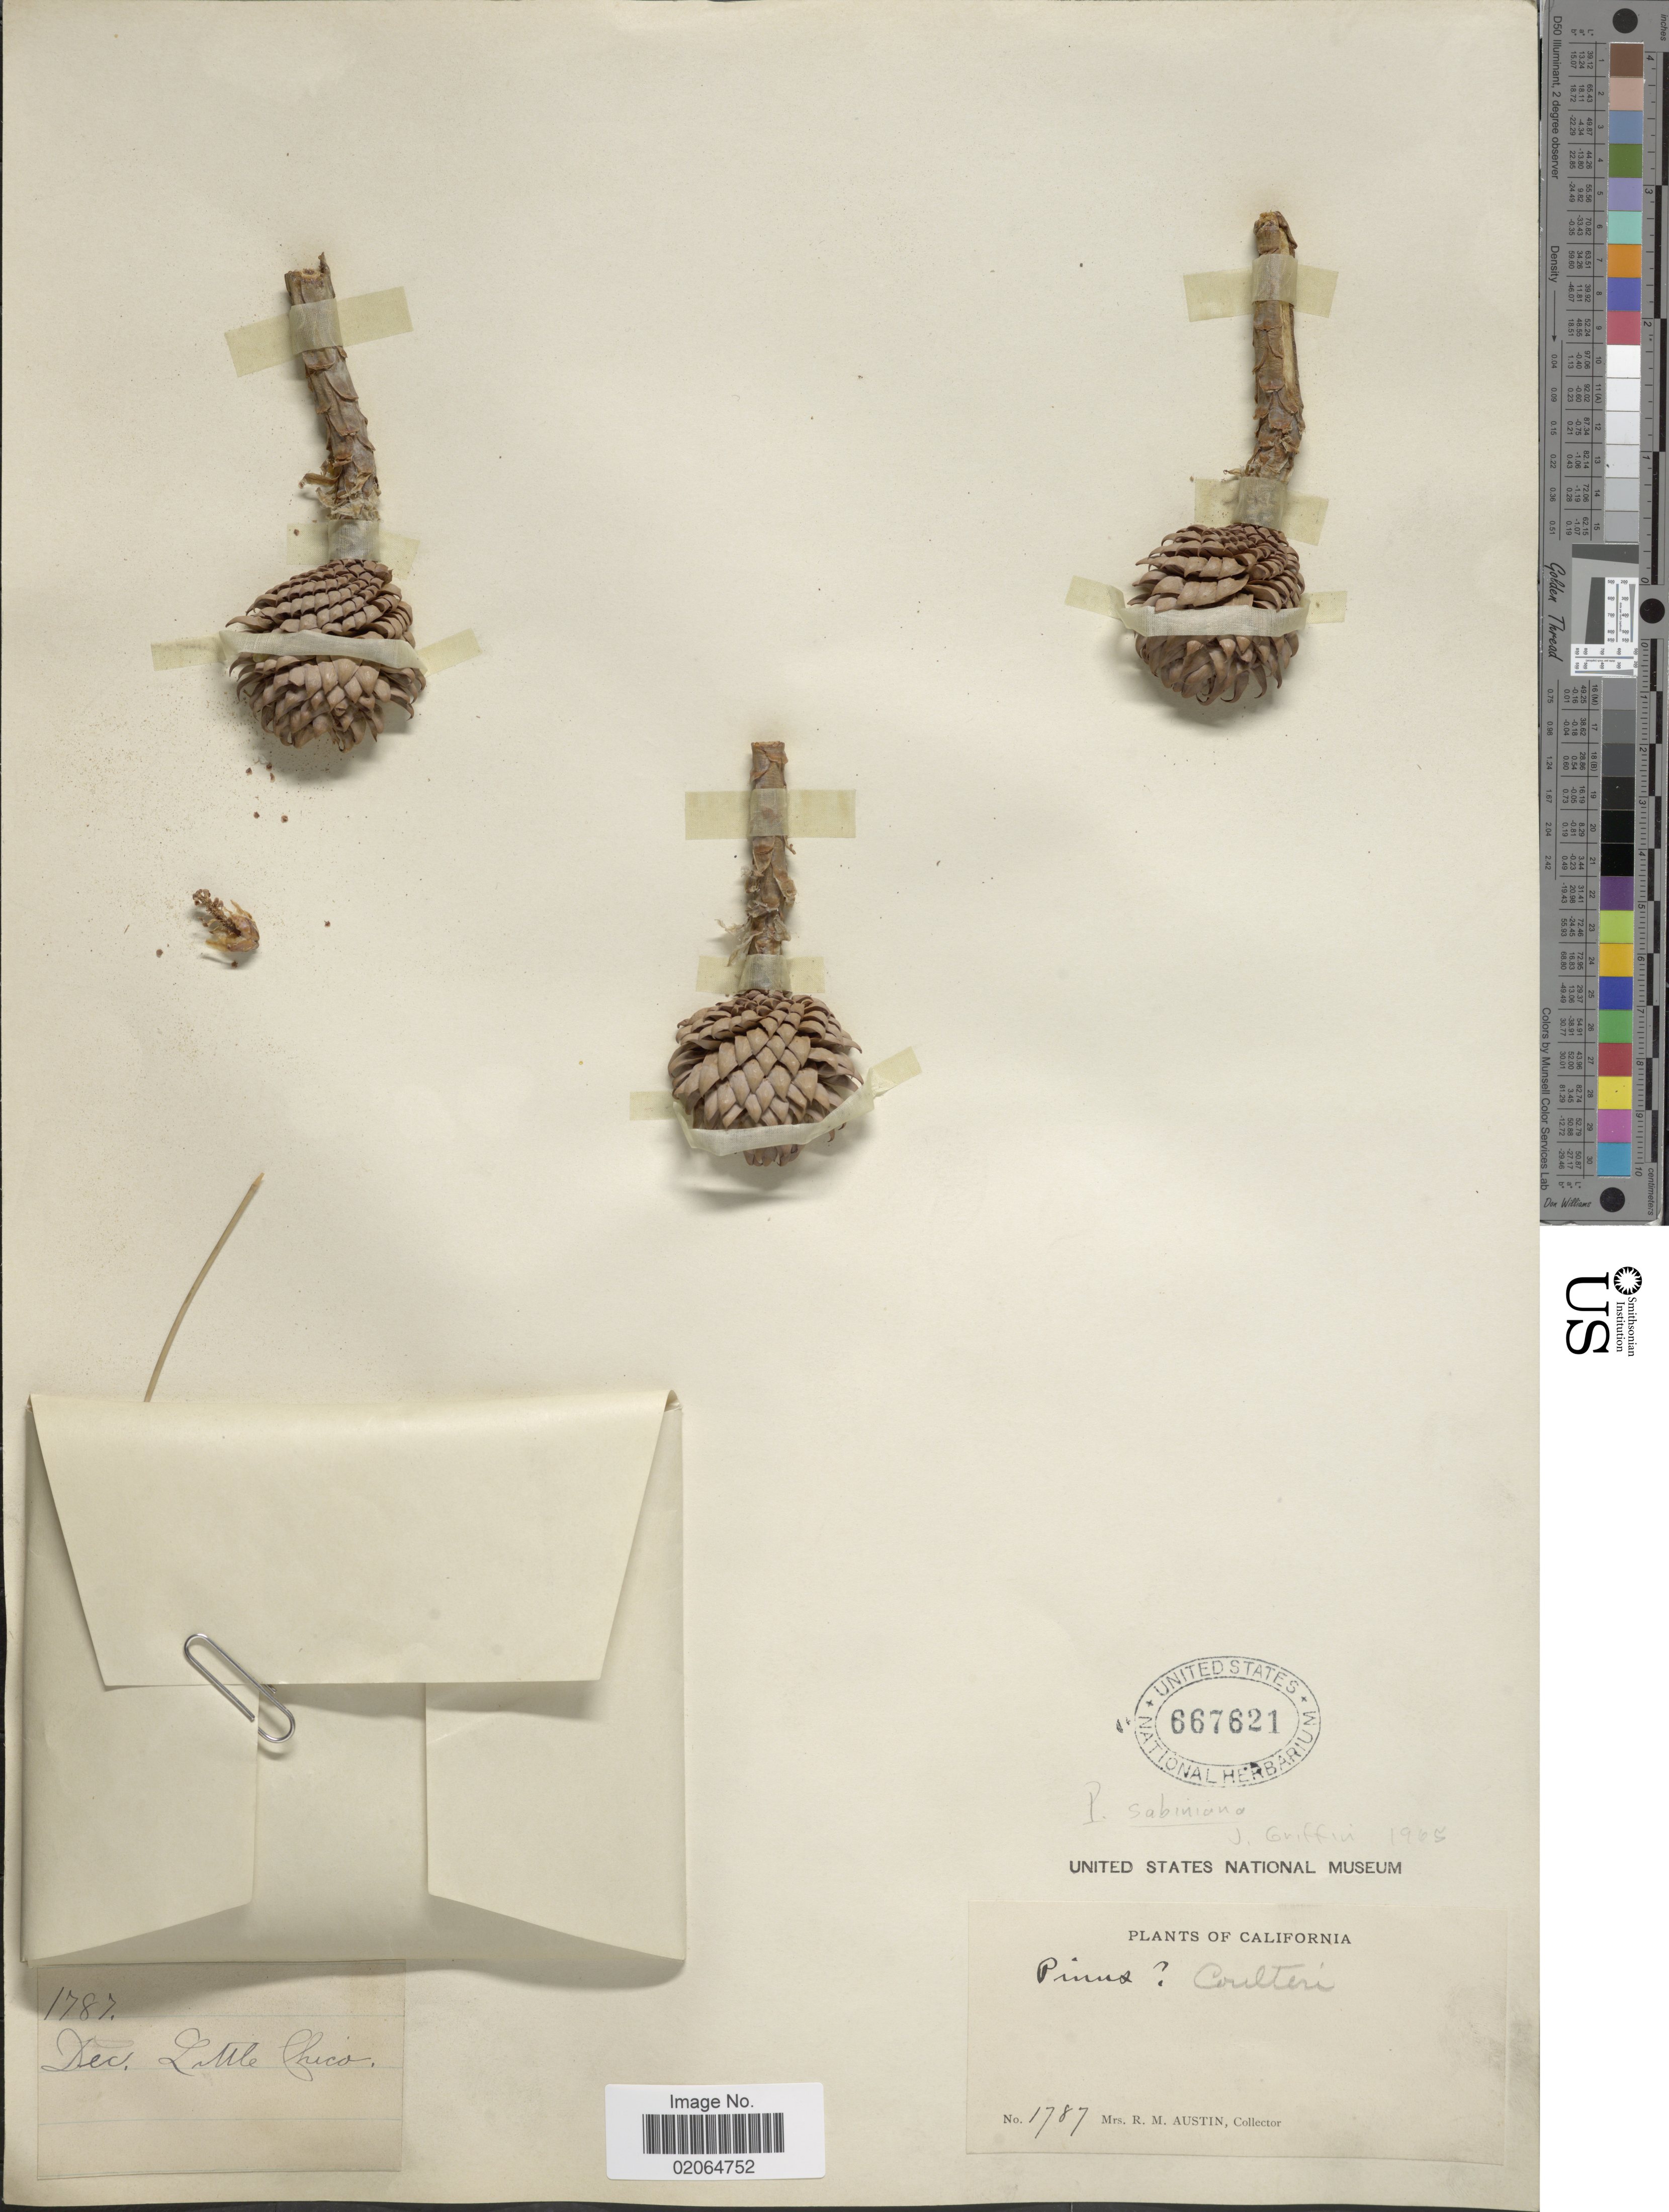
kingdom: Plantae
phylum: Tracheophyta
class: Pinopsida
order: Pinales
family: Pinaceae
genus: Pinus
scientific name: Pinus sabiniana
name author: Douglas ex D. Don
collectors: R. Austin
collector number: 1787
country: United States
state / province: California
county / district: Butte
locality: Little Chico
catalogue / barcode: US 667621